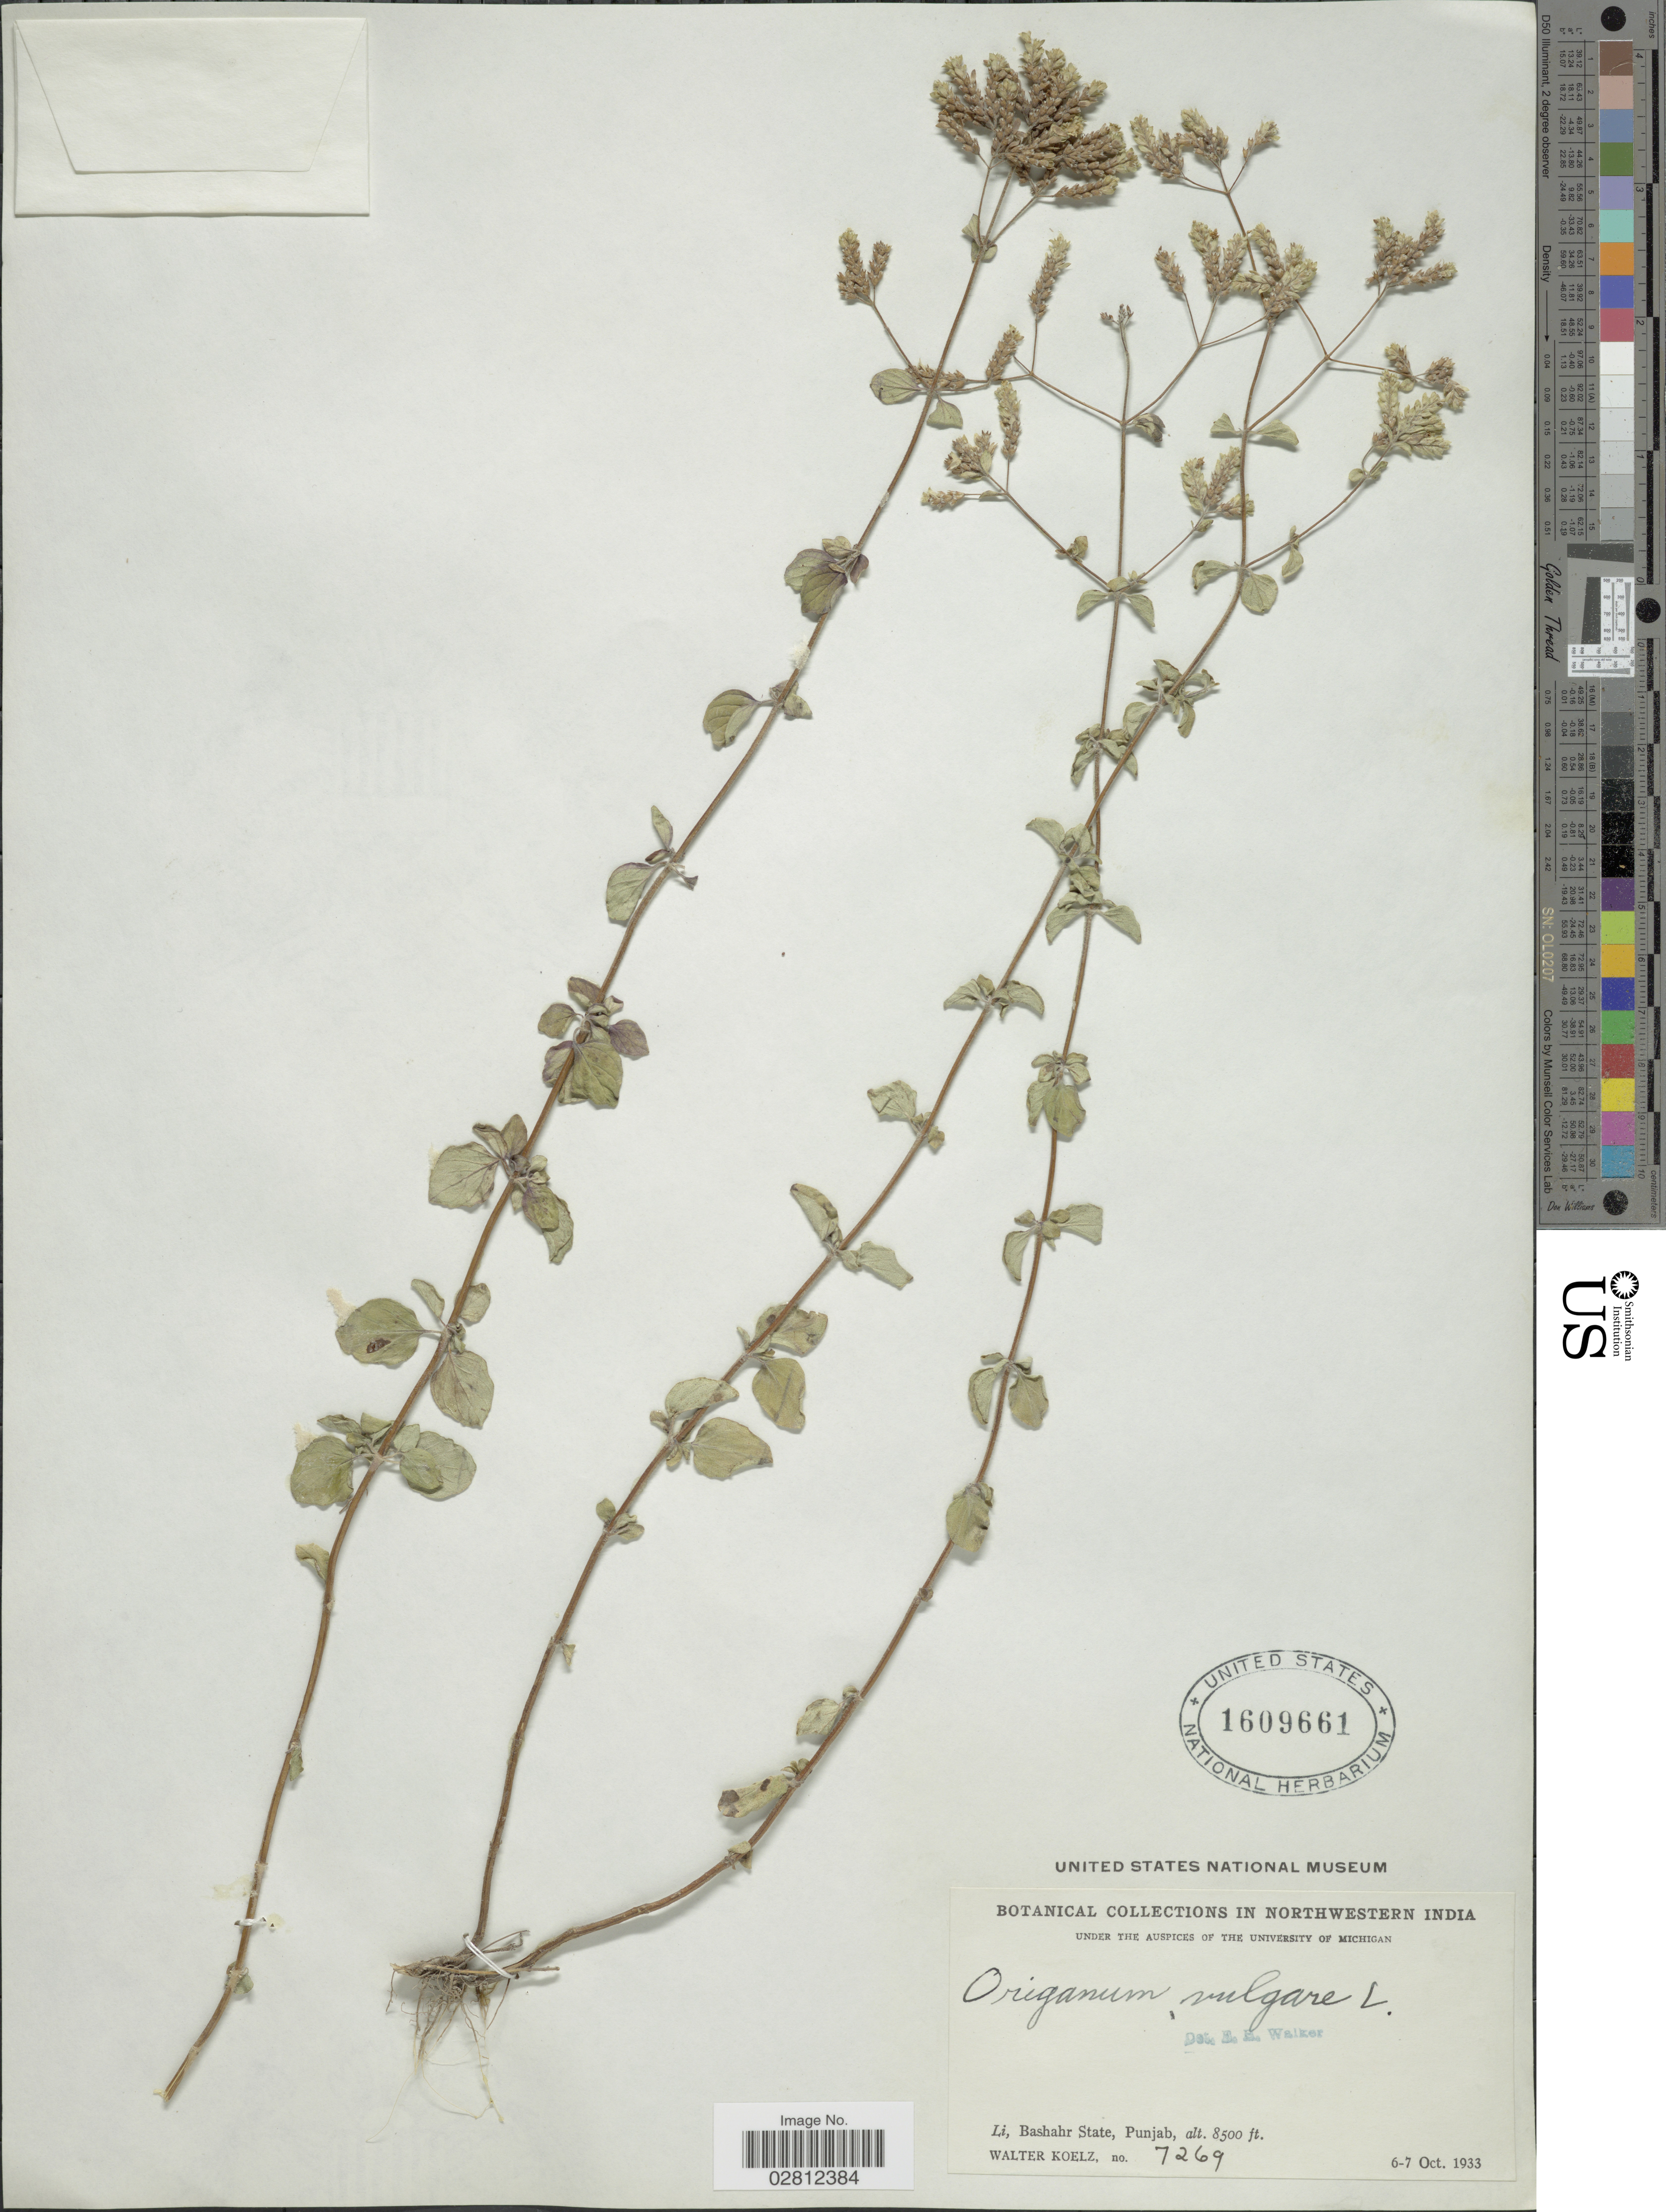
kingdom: Plantae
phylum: Tracheophyta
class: Magnoliopsida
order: Lamiales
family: Lamiaceae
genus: Origanum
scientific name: Origanum vulgare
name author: L.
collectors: W. N. Koelz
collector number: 7269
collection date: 1933-10-06/1933-10-07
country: India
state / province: Punjab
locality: Northwestern India. Li, Bashahr State.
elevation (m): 2591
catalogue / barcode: US 1609661